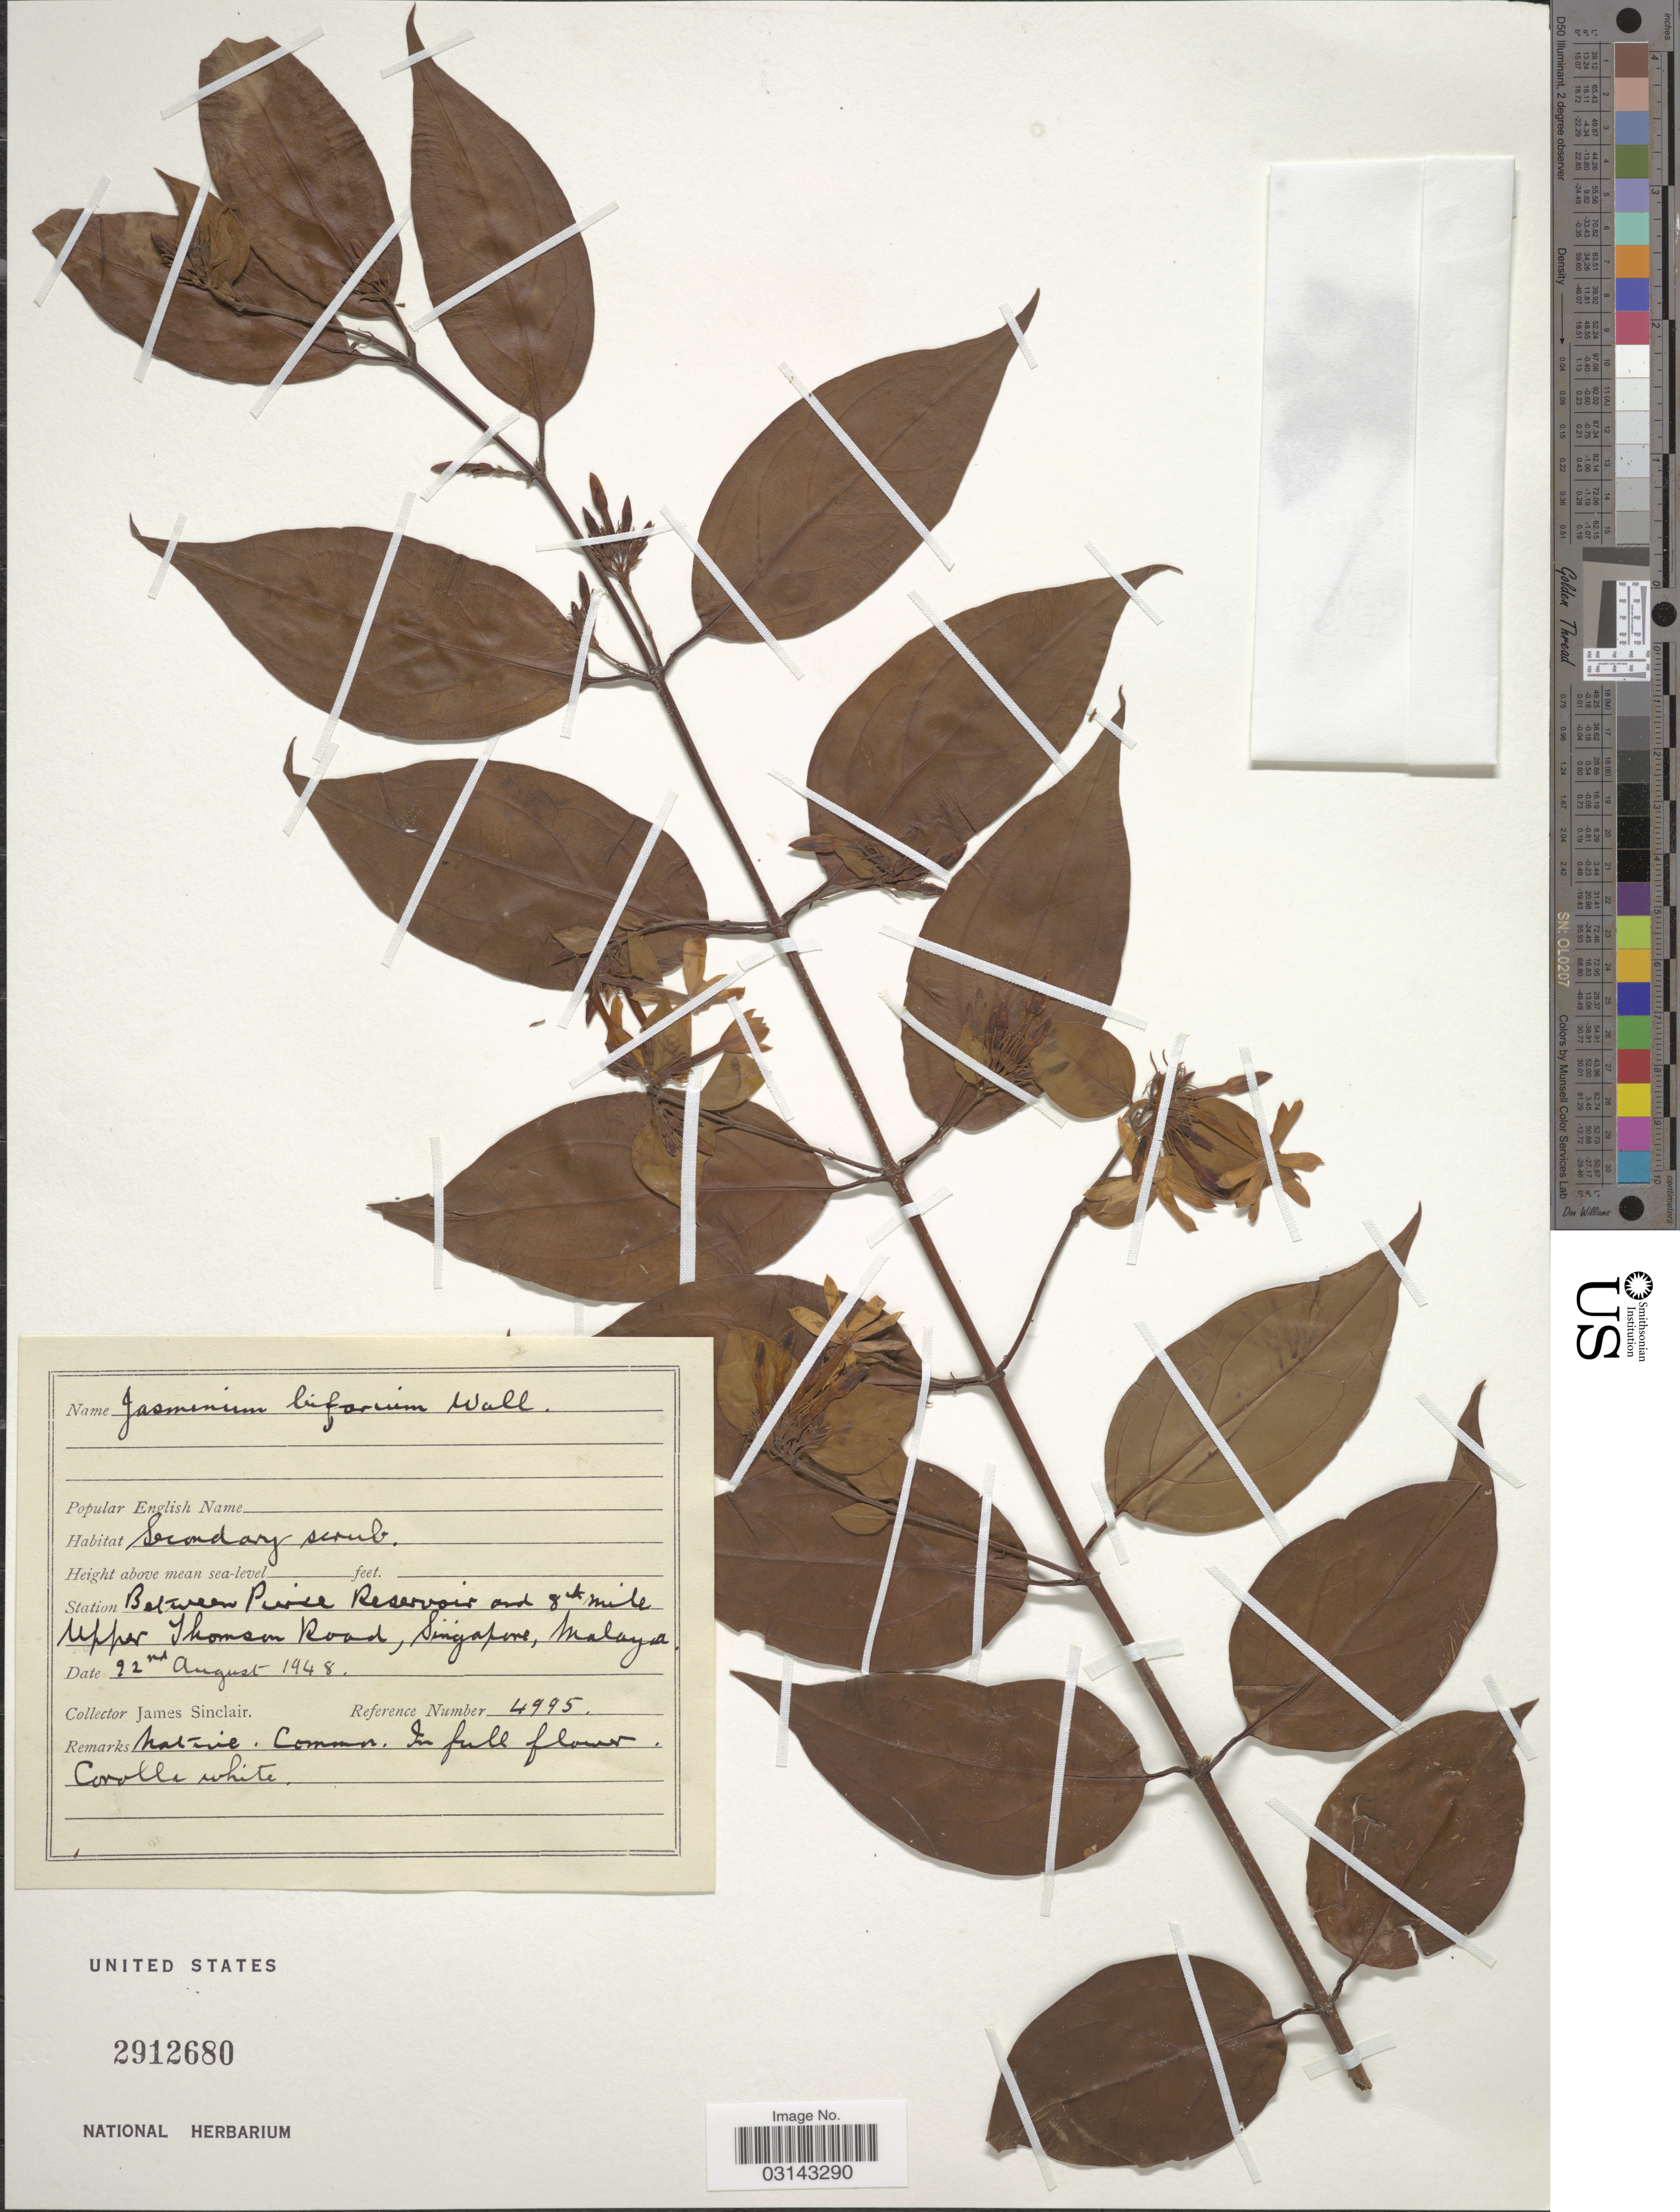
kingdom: Plantae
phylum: Tracheophyta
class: Magnoliopsida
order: Lamiales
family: Oleaceae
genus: Jasminum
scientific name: Jasminum elongatum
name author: (P.J. Bergius) Willd.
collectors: J. Sinclair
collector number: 4995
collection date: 1948-08-22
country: Singapore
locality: Station Between Peirce Reservoir and 8th mile Upper Thomson Road, Malaya.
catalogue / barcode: US 2912680